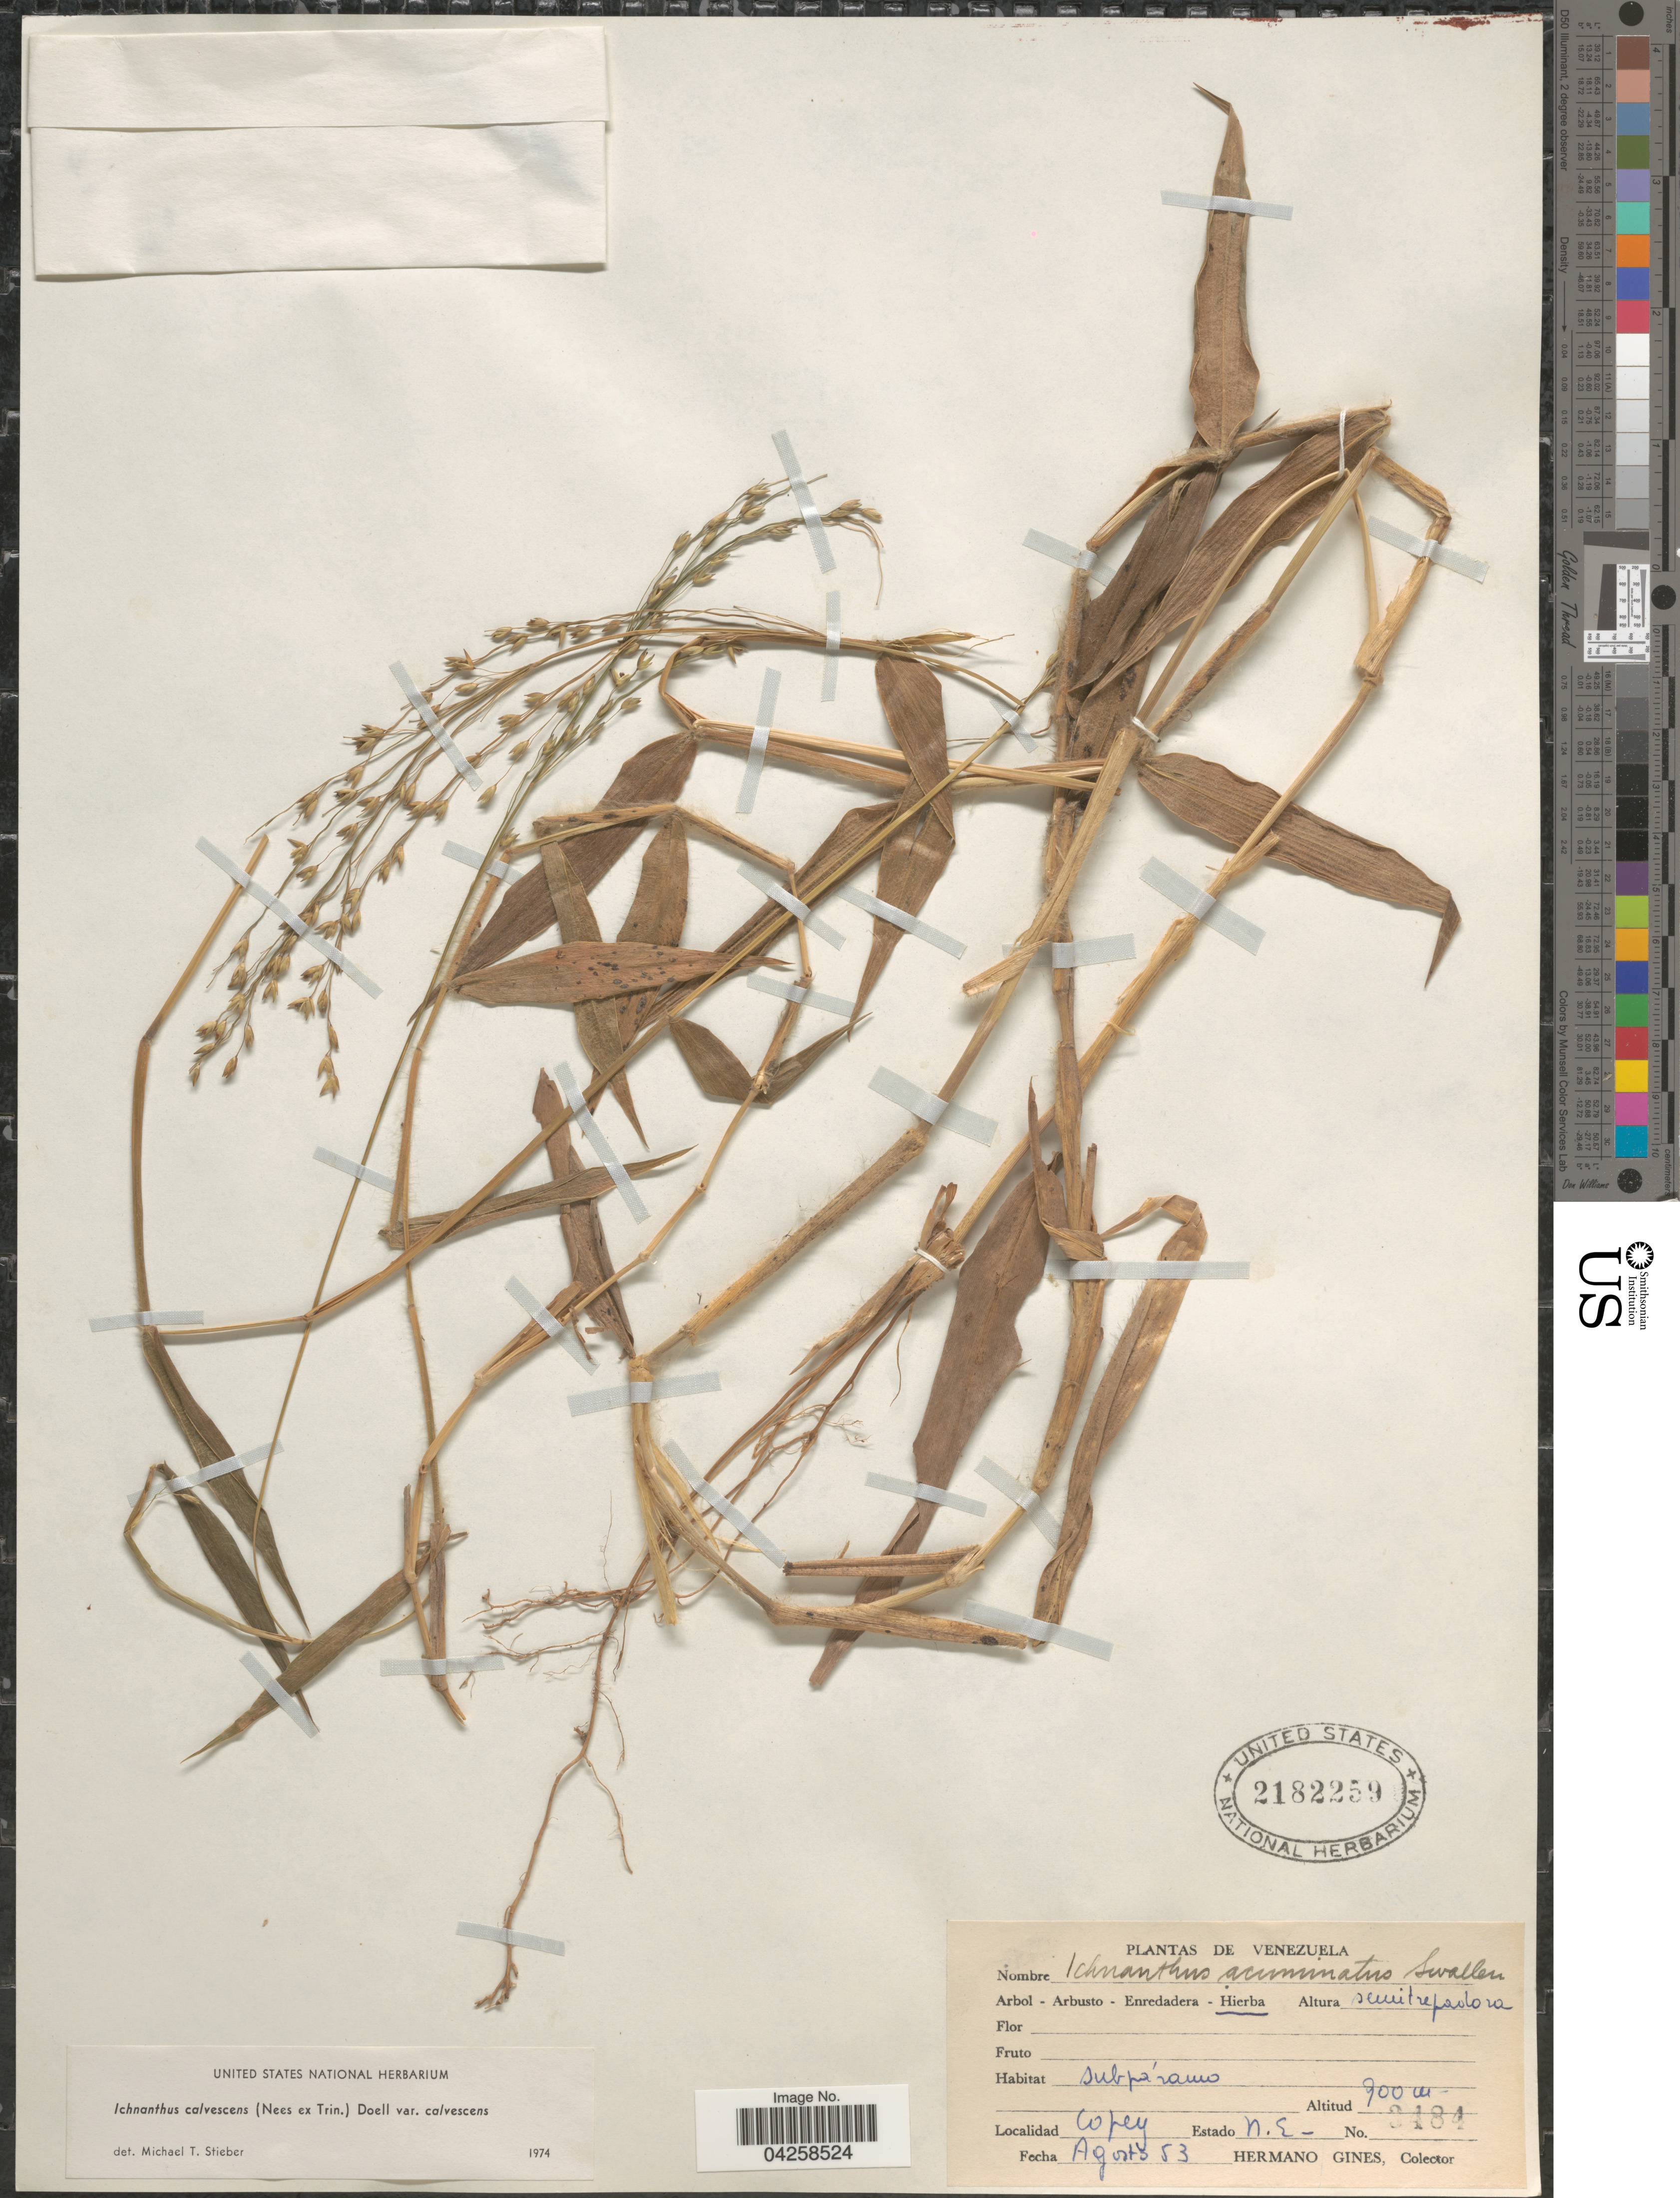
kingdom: Plantae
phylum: Tracheophyta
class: Liliopsida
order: Poales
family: Poaceae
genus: Ichnanthus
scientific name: Ichnanthus calvescens var. calvescens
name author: (Nees ex Trin.) Döll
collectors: Bro. Gines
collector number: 3484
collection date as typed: Transcribed d/m/y: /8/53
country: Venezuela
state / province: Nueva Esparta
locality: Copey.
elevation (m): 900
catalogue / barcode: US 2182259